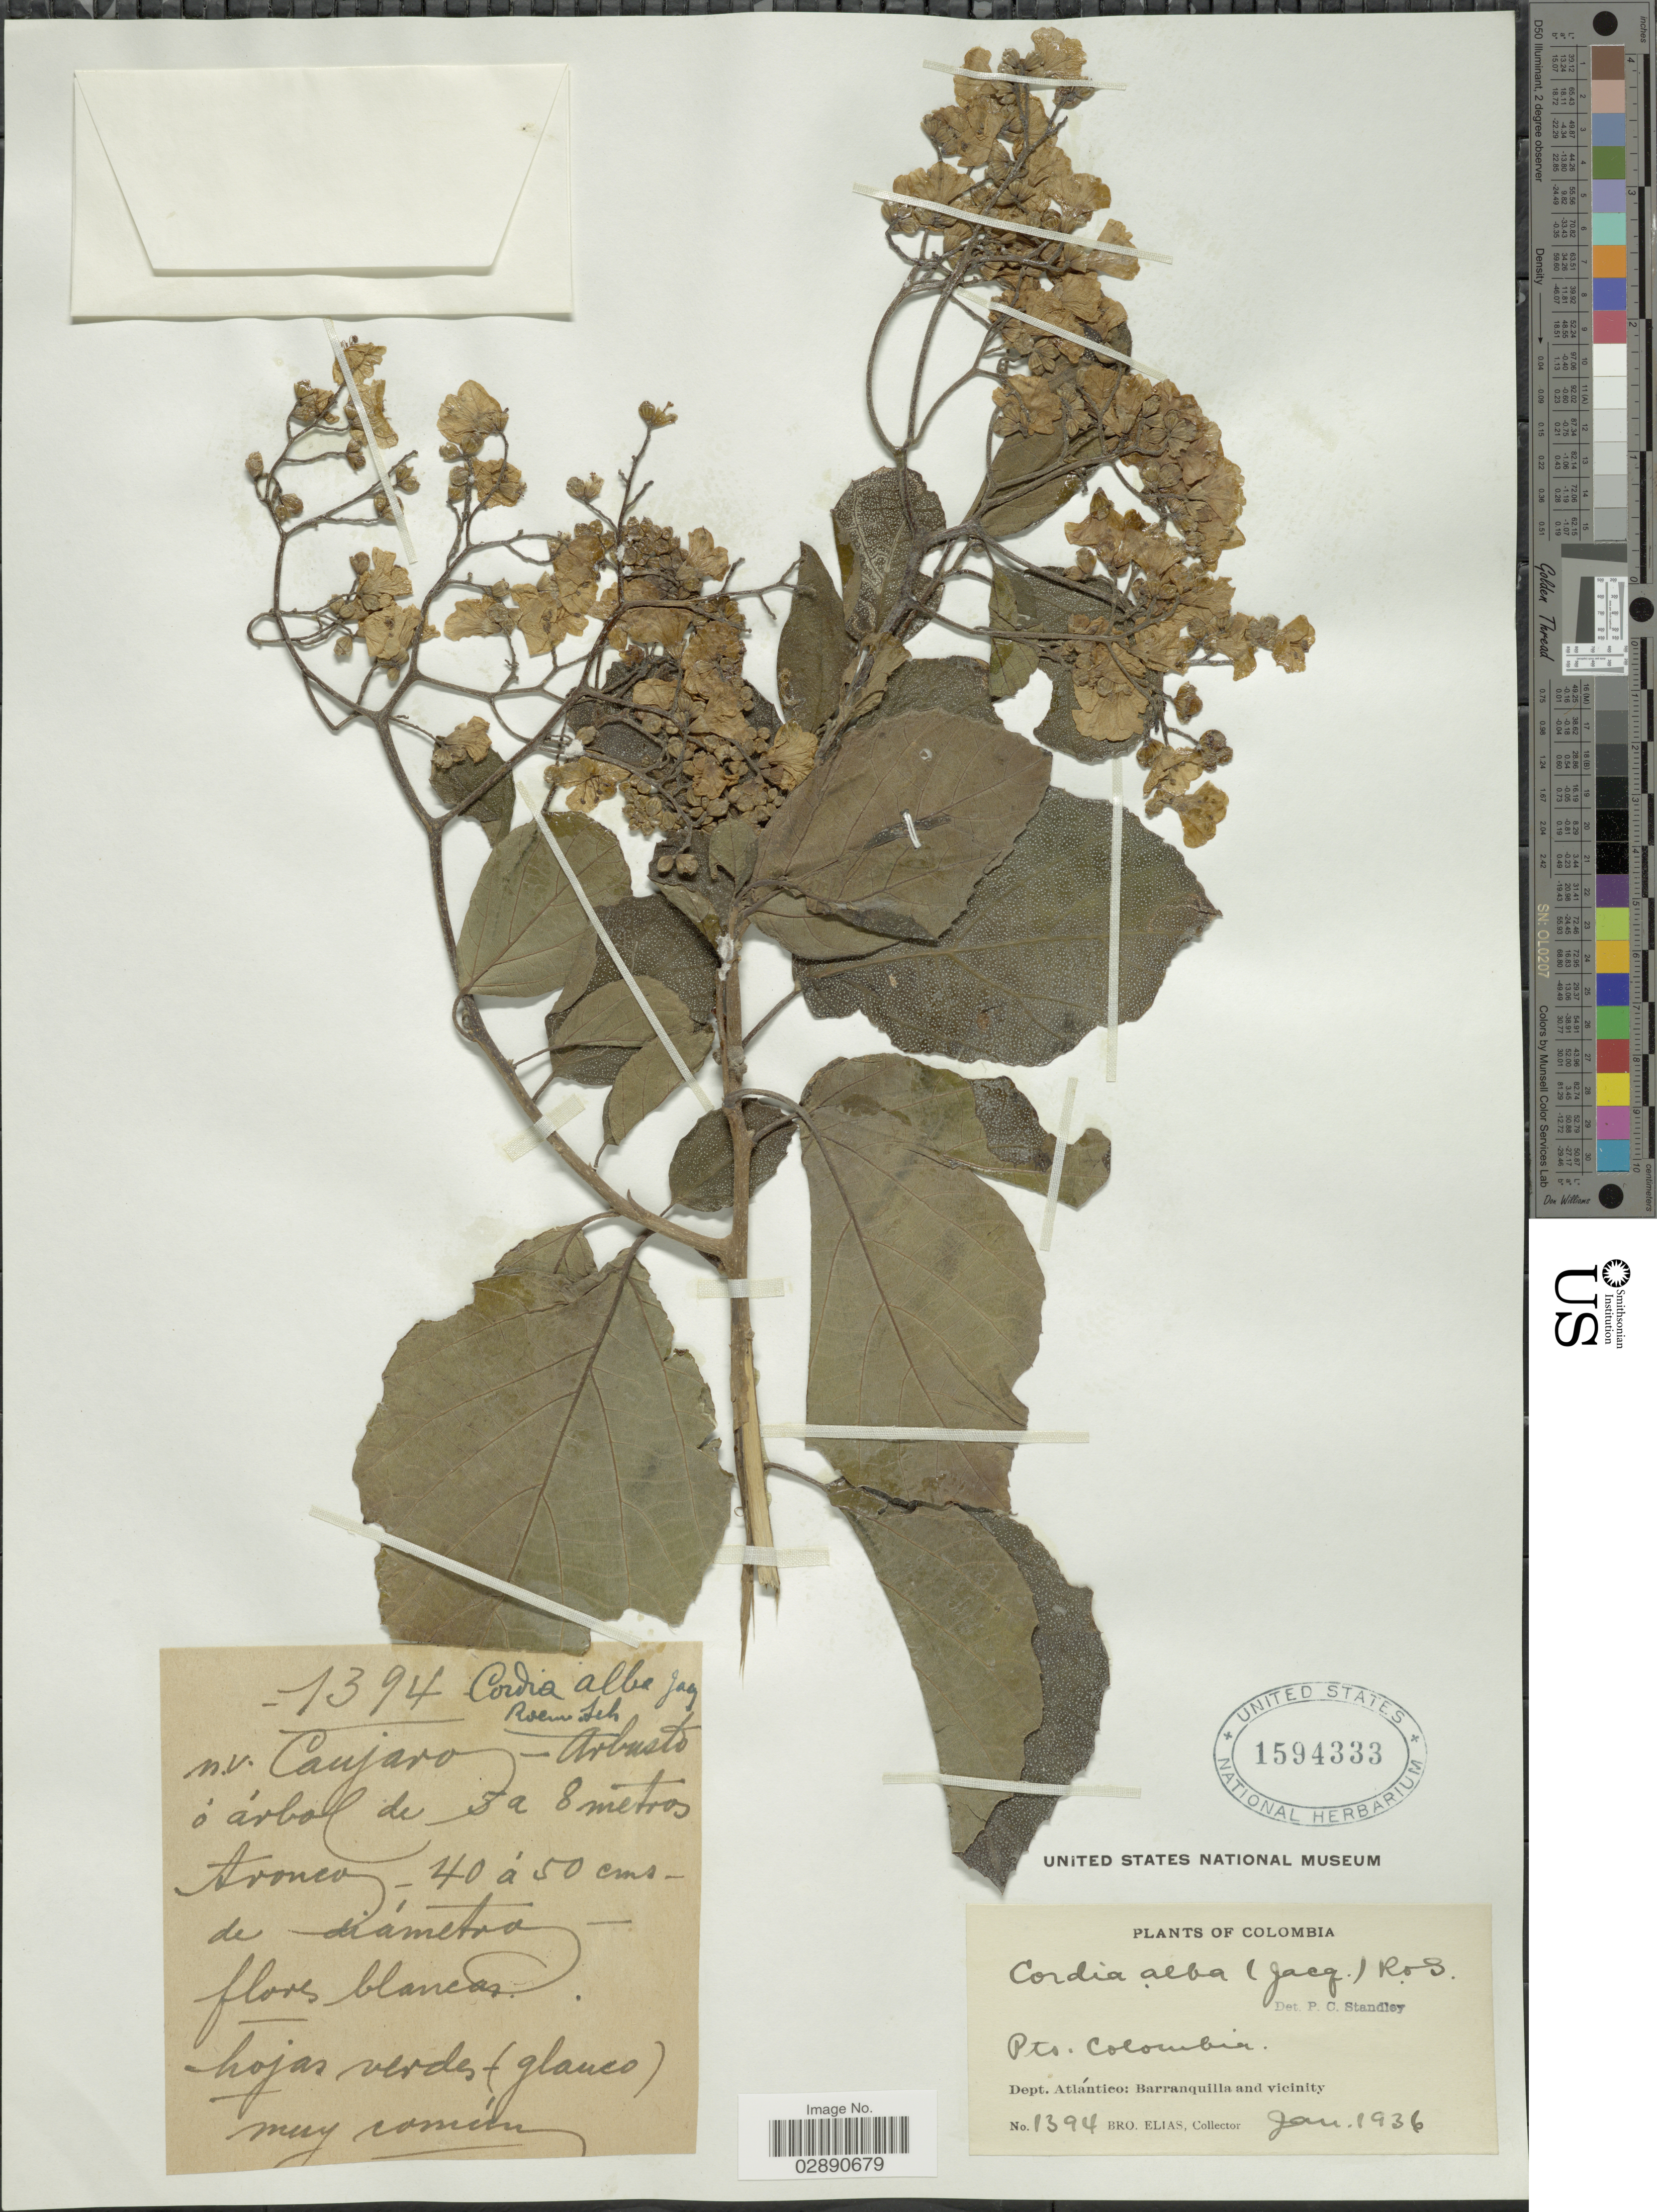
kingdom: Plantae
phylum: Tracheophyta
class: Magnoliopsida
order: Boraginales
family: Cordiaceae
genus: Cordia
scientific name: Cordia dentata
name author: Poir.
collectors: Bro. Elias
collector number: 1394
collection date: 1936-01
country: Colombia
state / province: Atlántico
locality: Pto. Colombia. Dept. Atlántico: Barranquilla and vicinity.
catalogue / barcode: US 1594333